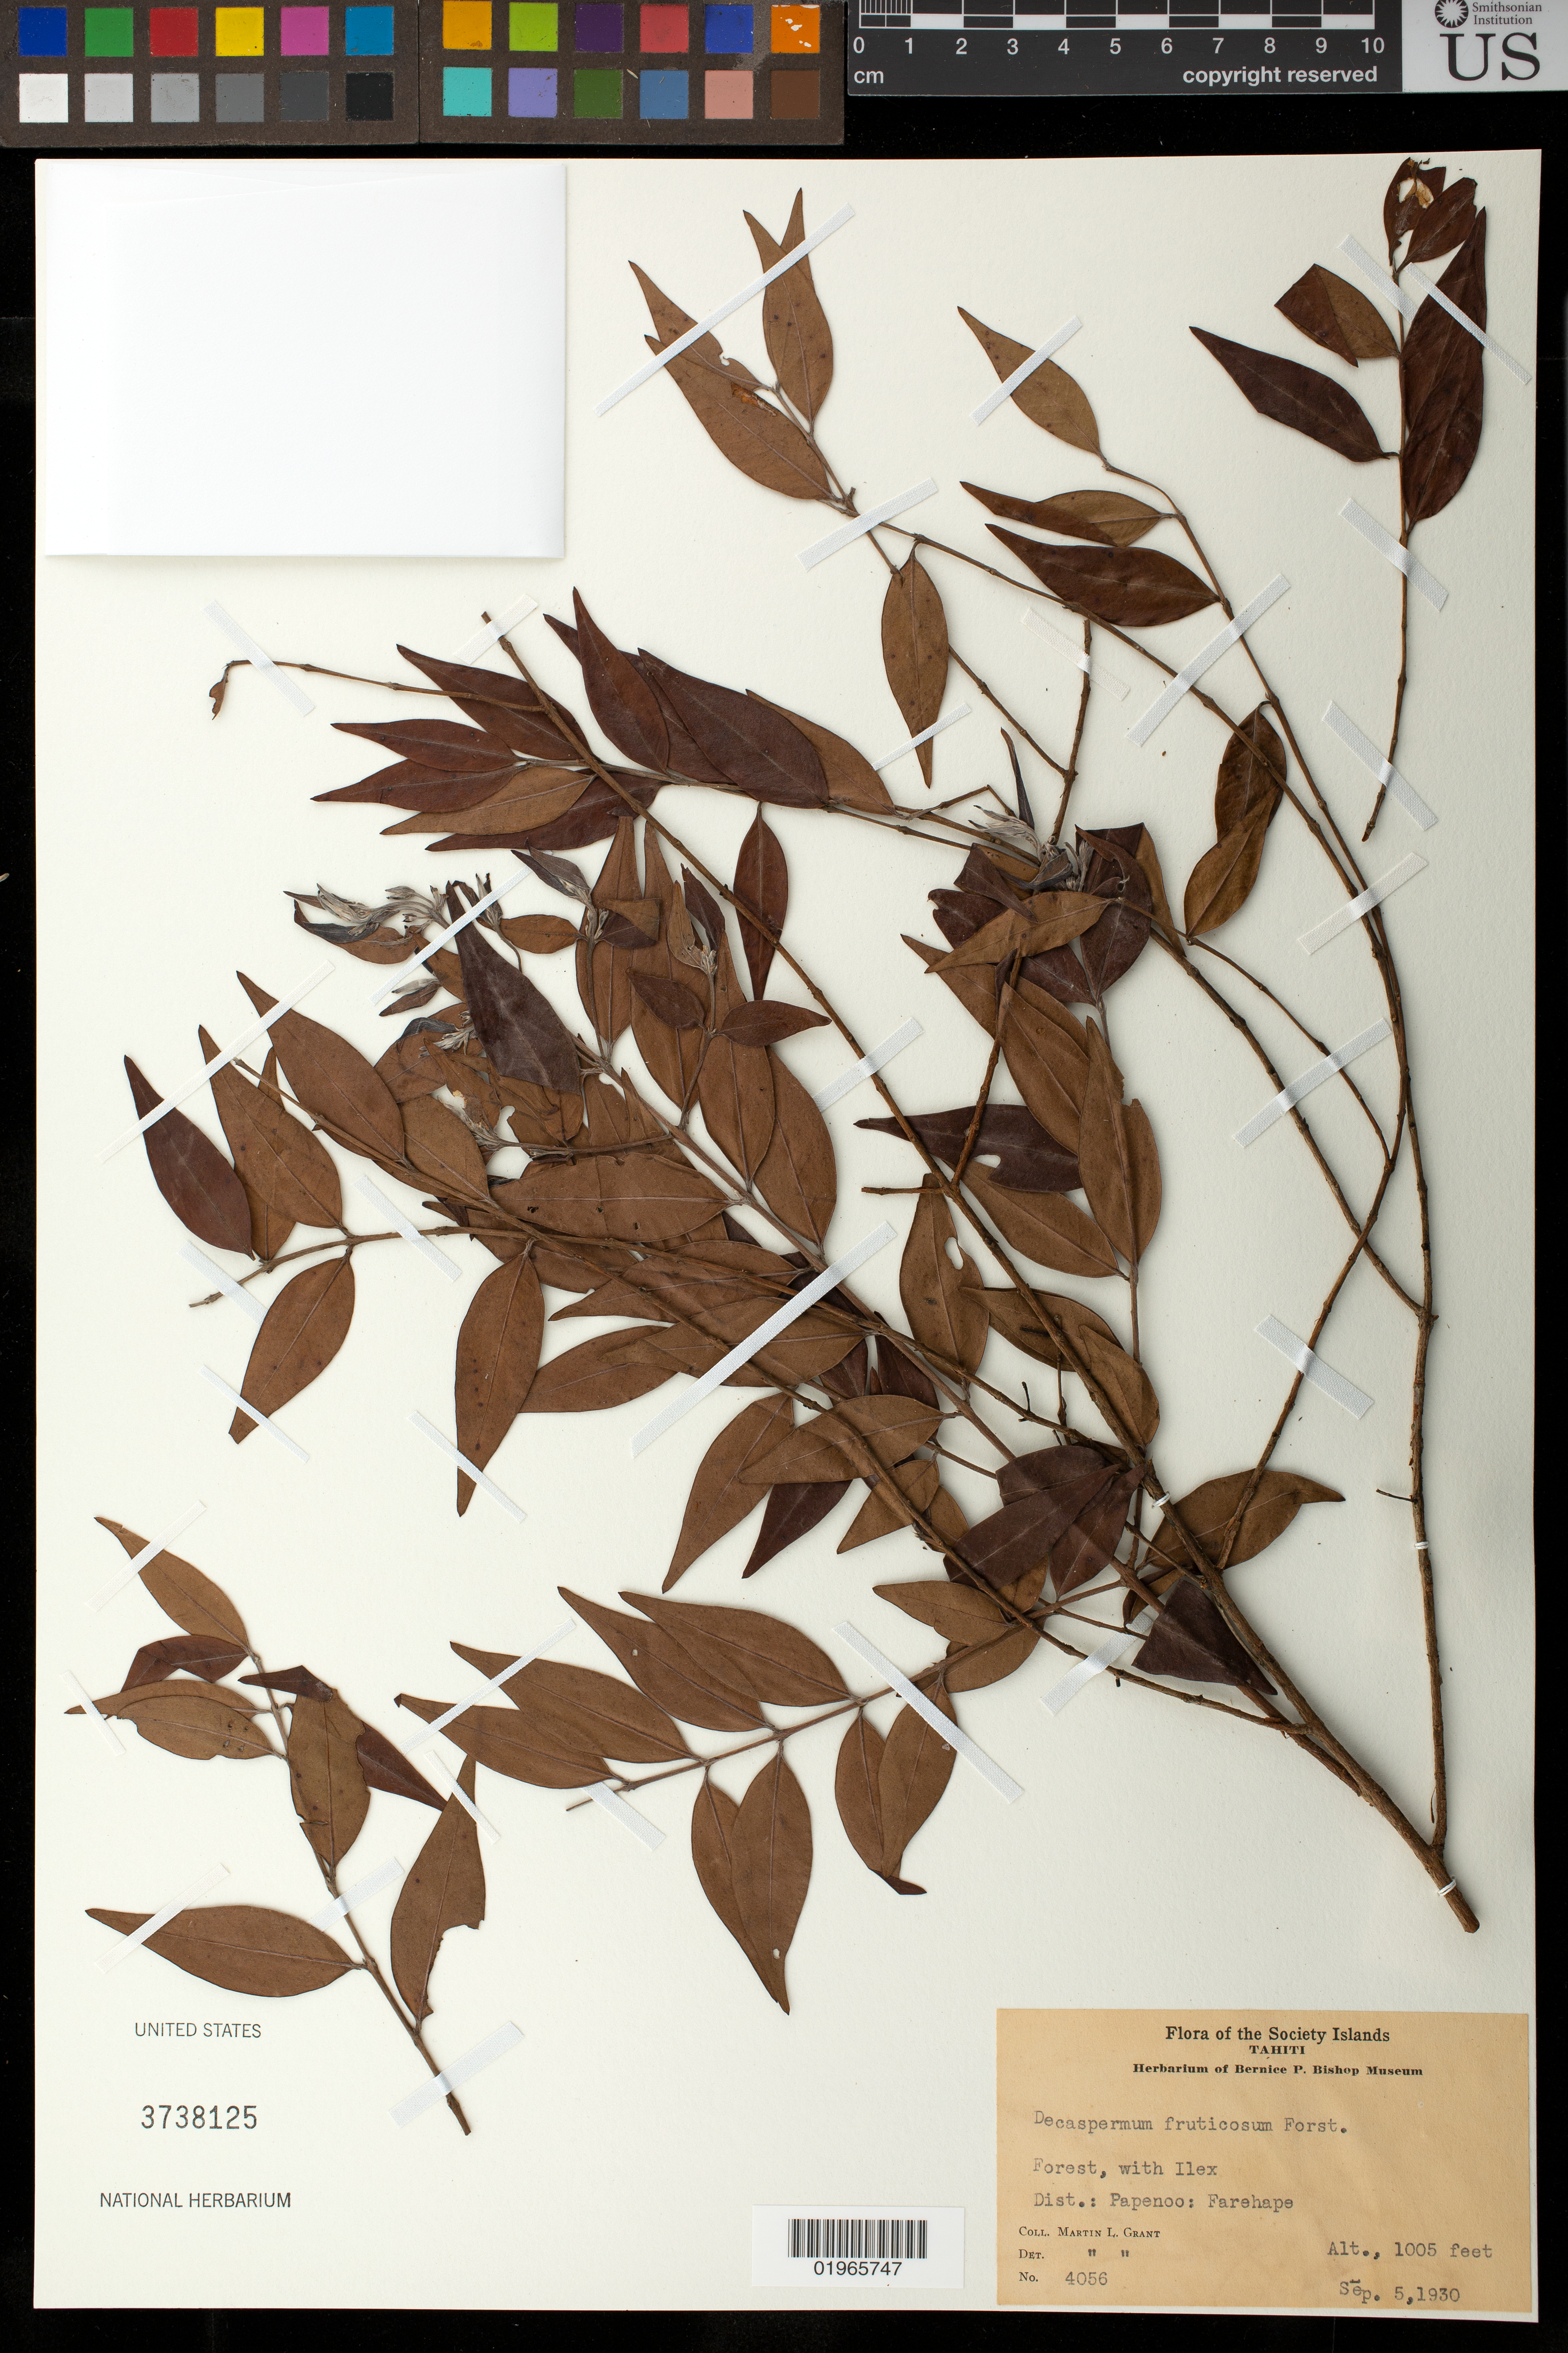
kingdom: Plantae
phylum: Tracheophyta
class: Magnoliopsida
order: Myrtales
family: Myrtaceae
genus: Decaspermum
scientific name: Decaspermum fruticosum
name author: J.R. Forst. & G. Forst.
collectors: M. L. Grant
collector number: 4056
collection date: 1930-09-05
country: French Polynesia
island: Tahiti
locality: Society Islands, Tahiti. Dist.: Papenoo: Farehape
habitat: Forest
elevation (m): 306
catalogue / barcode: US 3738125